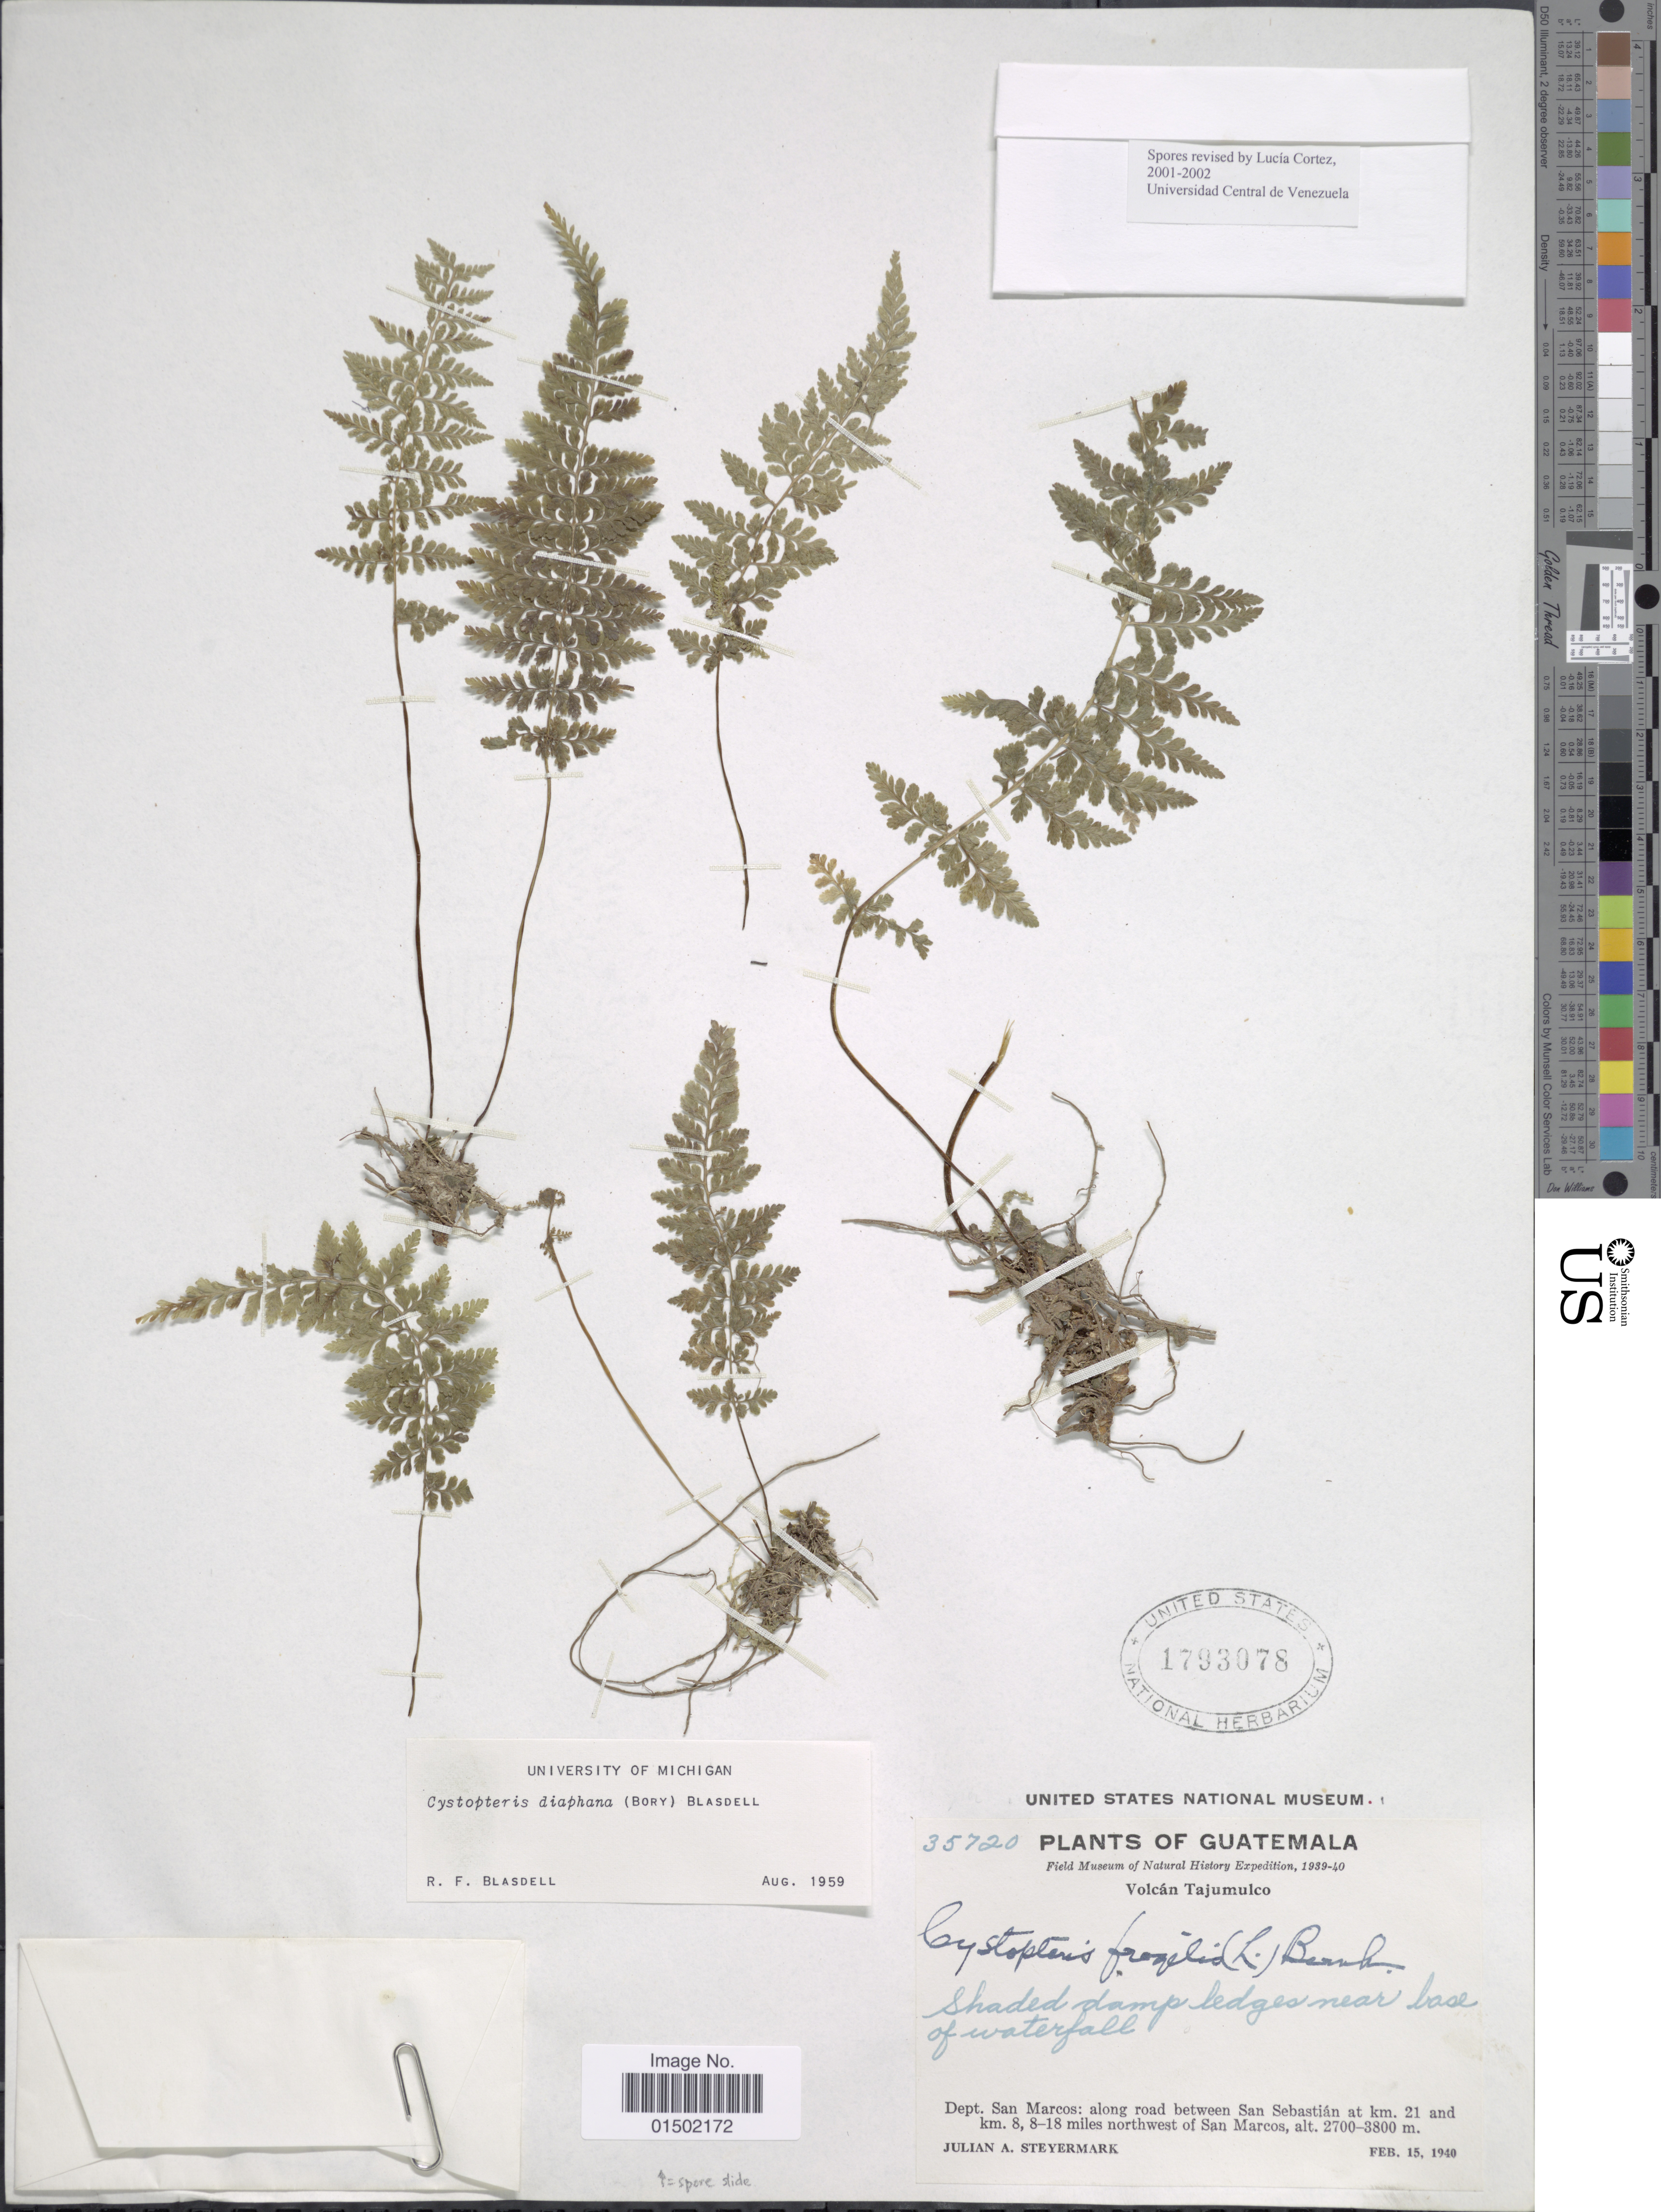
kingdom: Plantae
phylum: Tracheophyta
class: Polypodiopsida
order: Polypodiales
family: Cystopteridaceae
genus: Cystopteris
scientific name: Cystopteris diaphana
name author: (Bory) Blasdell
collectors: J. Steyermark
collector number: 35720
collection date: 1940-02-15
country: Guatemala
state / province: San Marcos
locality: Volcan Tajumulco. Along road between San Sebastian at km. 21 and km. 8, 8-18 miles northwest of San Marcos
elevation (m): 2700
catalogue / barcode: US 1793078